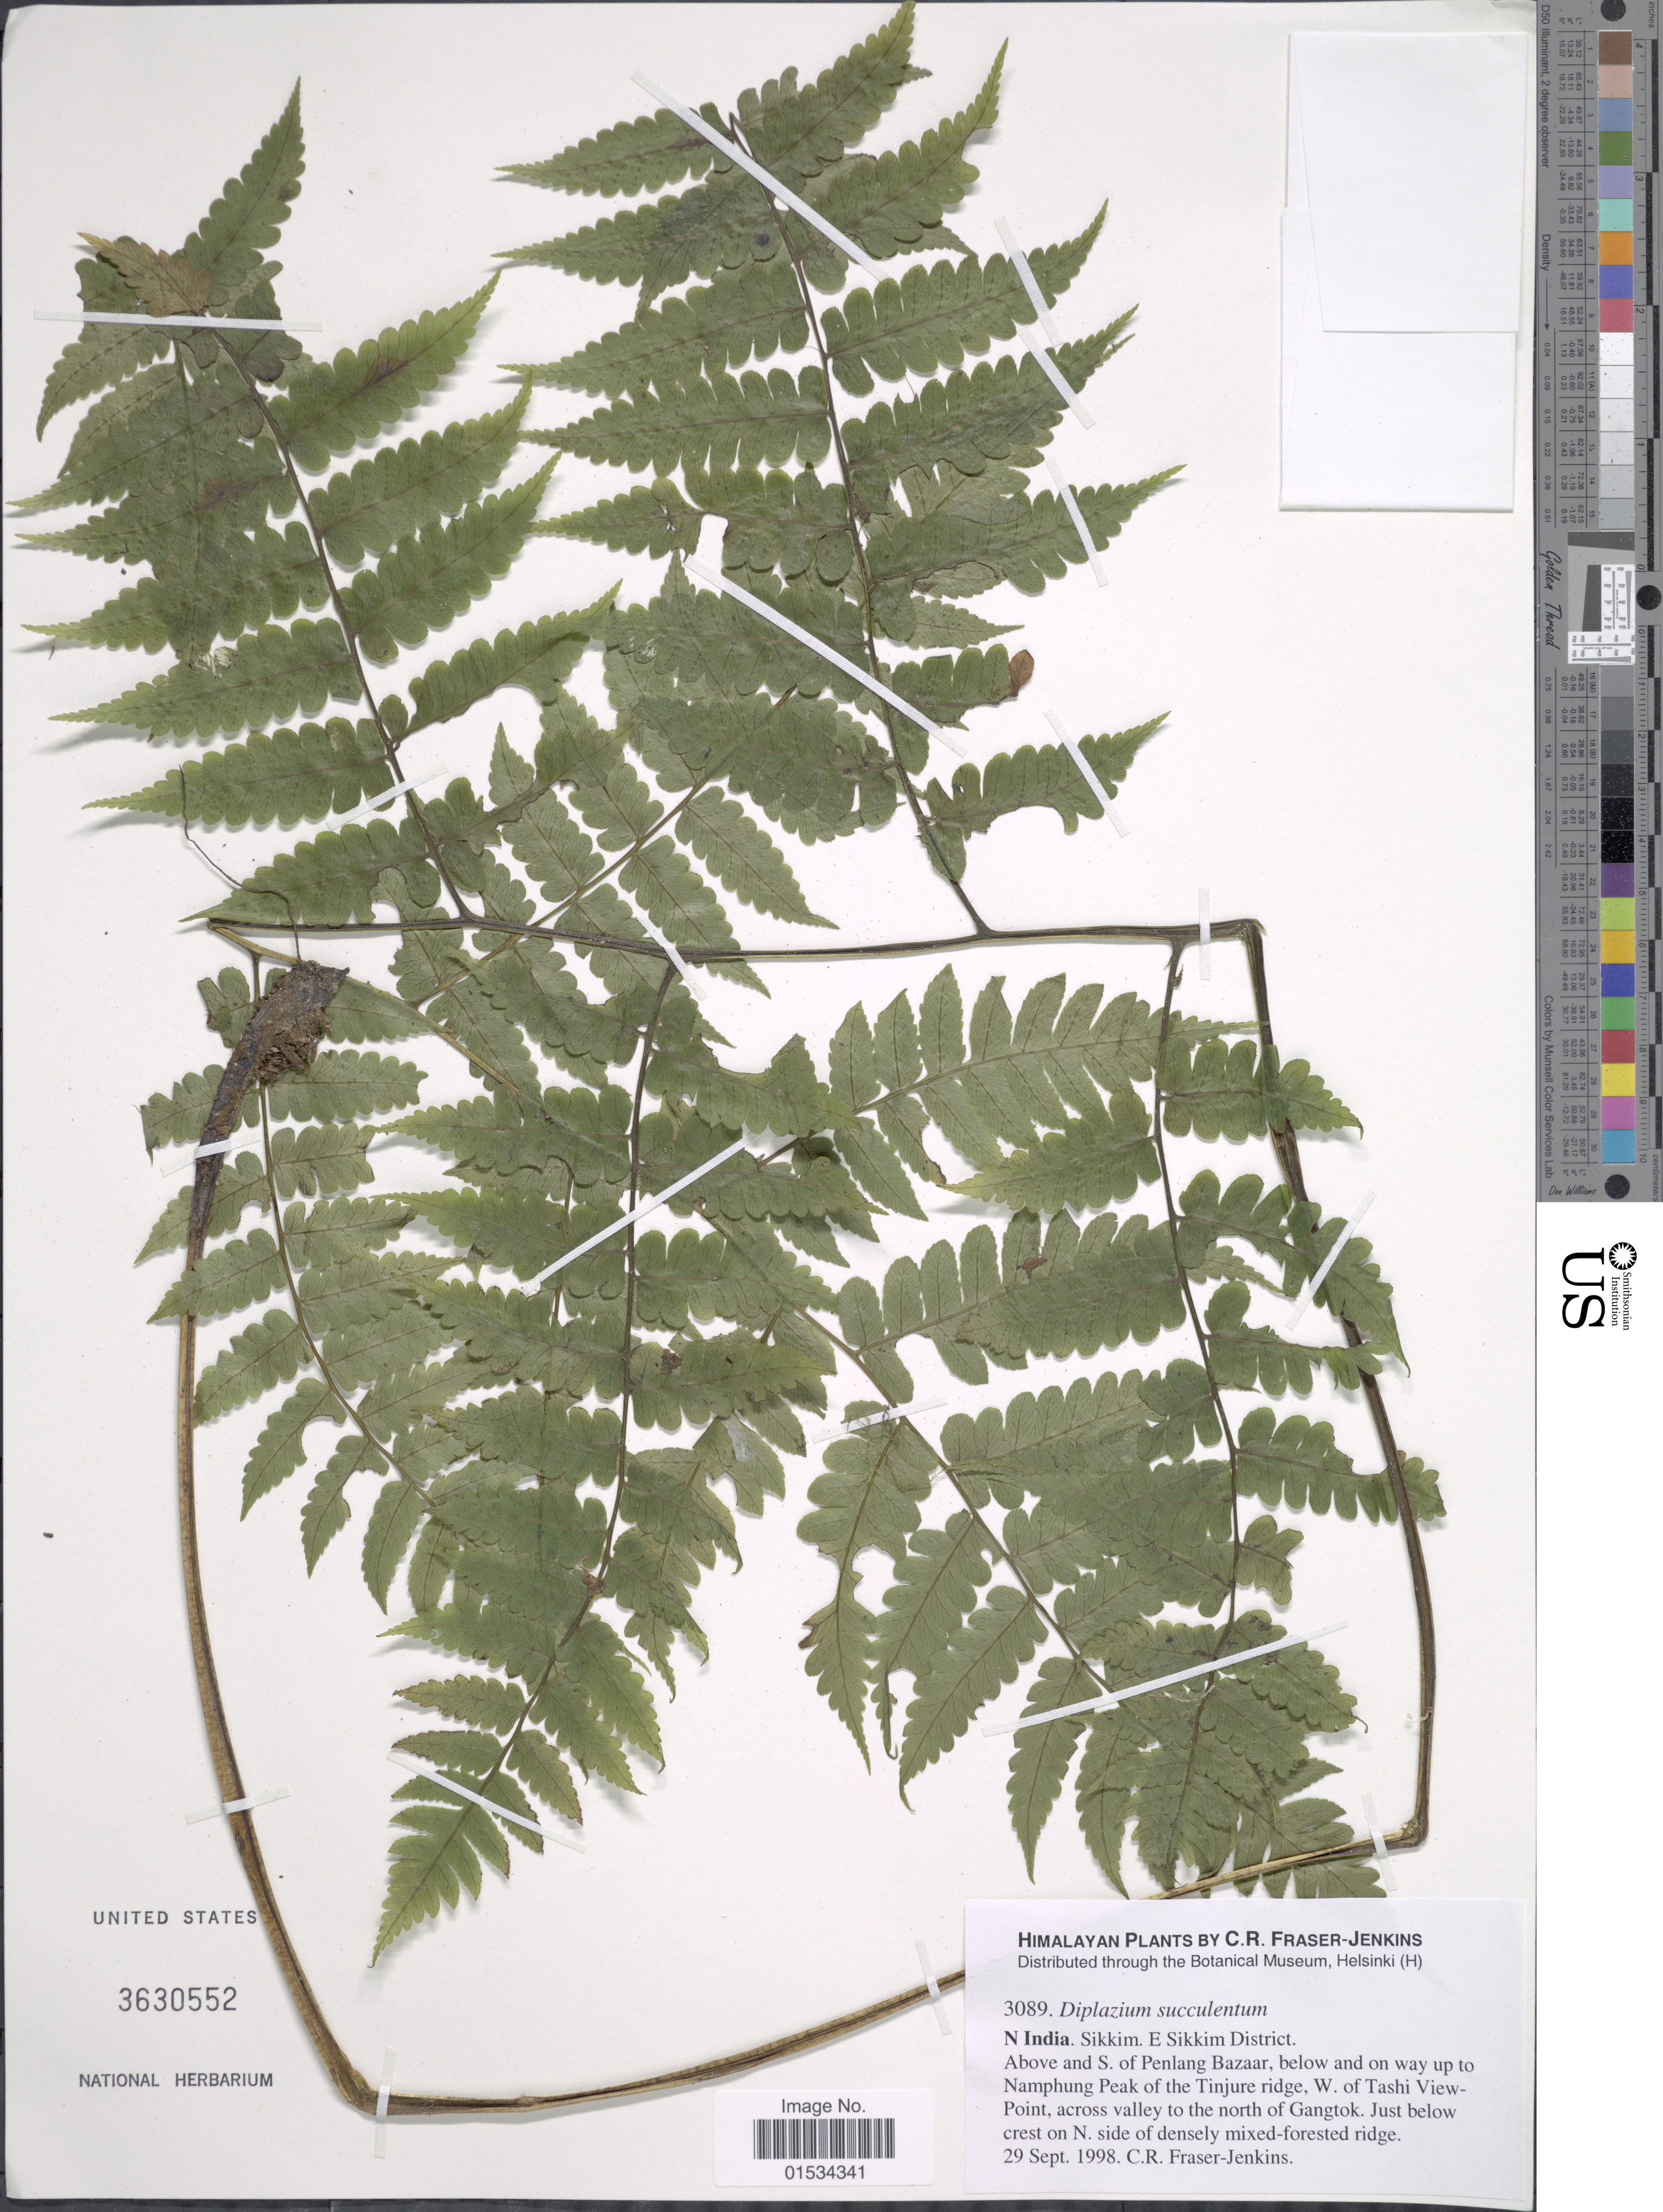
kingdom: Plantae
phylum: Tracheophyta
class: Polypodiopsida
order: Polypodiales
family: Athyriaceae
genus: Diplazium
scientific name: Diplazium succulentum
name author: (C.B. Clarke) C. Chr.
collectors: C. R. Fraser-Jenkins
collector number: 3089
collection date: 1998-09-29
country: India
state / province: Sikkim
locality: N. India, E. Sikkim District, Above and S. of Penlang Bazaar, below and on way up to Namphung Peak of the Tinjure ridge, W. of Tashi ViewPoint, across valley to the north of Gangtok, Just below crest on N. side of densely mixed-forested ridge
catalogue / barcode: US 3630552